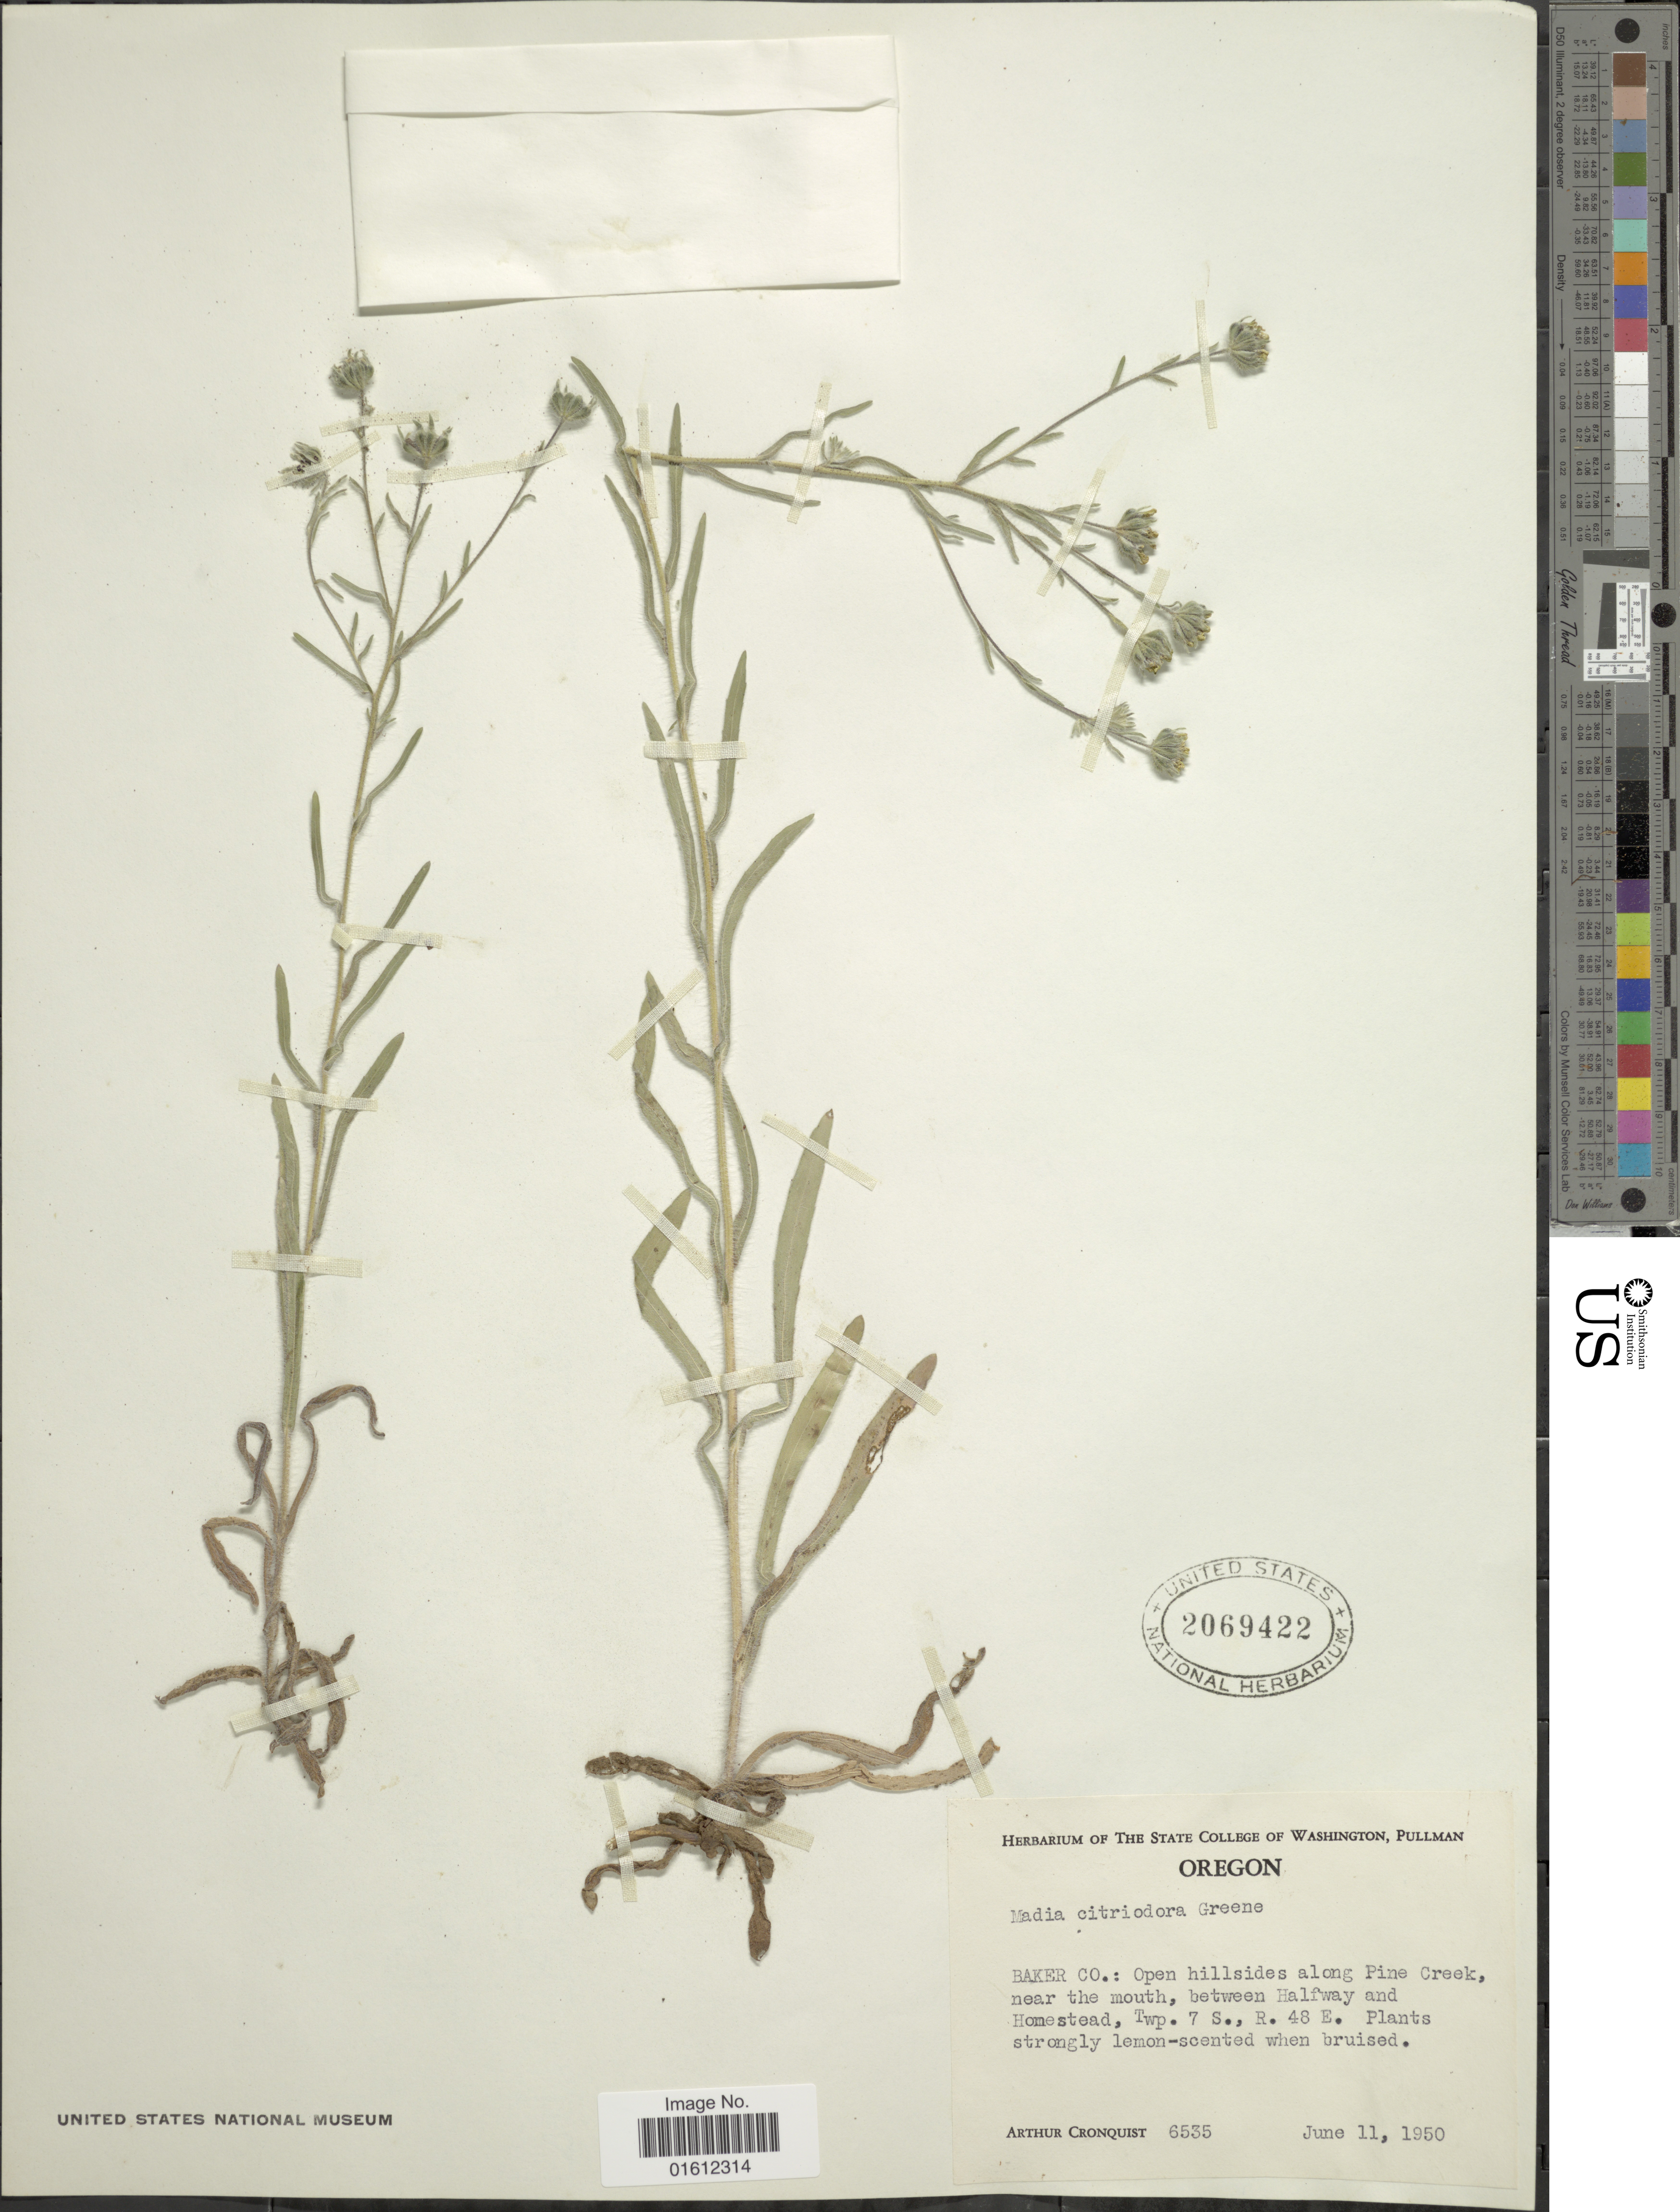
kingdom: Plantae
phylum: Tracheophyta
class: Magnoliopsida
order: Asterales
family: Asteraceae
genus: Madia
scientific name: Madia citriodora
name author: Greene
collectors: A. J. Cronquist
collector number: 6535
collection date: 1950-06-11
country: United States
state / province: Oregon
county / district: Baker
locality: Open hillsides along Pine Creek, neart the mouth, between Halfway and Homestead, Twp. 7 S., R. 48 E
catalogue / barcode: US 2069422